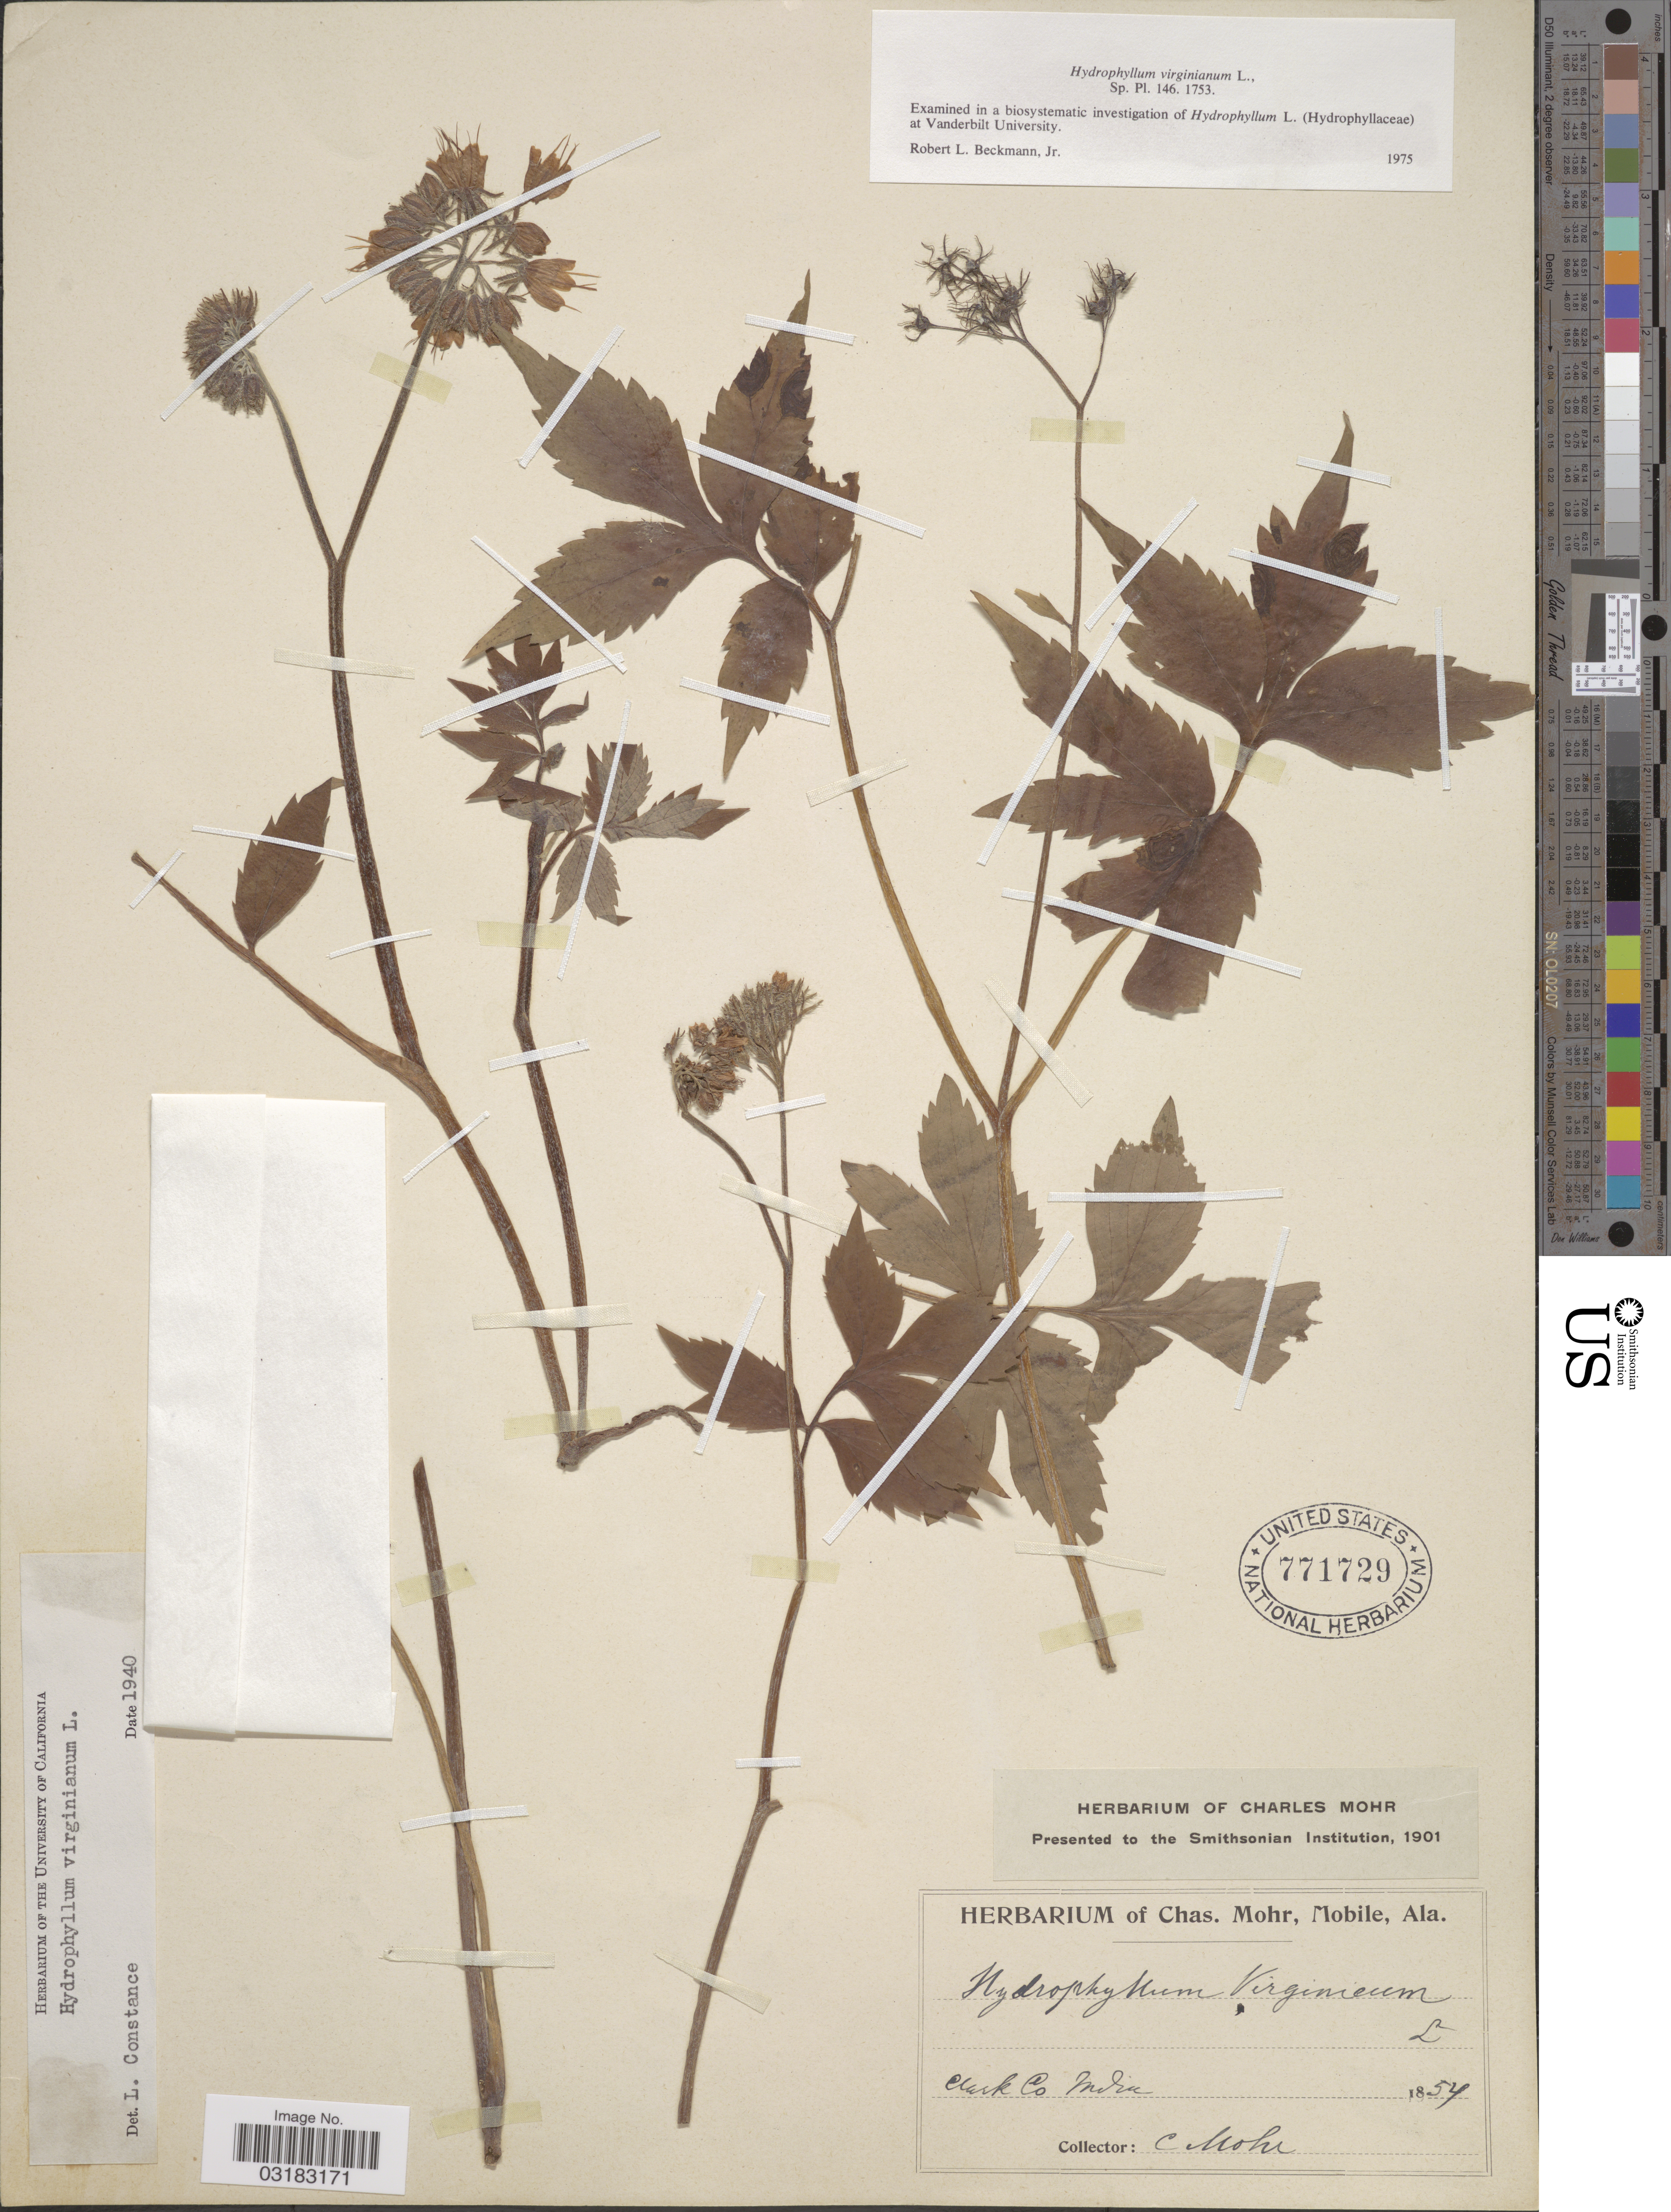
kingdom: Plantae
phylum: Tracheophyta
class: Magnoliopsida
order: Boraginales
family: Hydrophyllaceae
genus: Hydrophyllum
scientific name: Hydrophyllum virginianum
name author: L.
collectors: C. T. Mohr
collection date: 1854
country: United States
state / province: Indiana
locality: Clark Co, India.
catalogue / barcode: US 771729